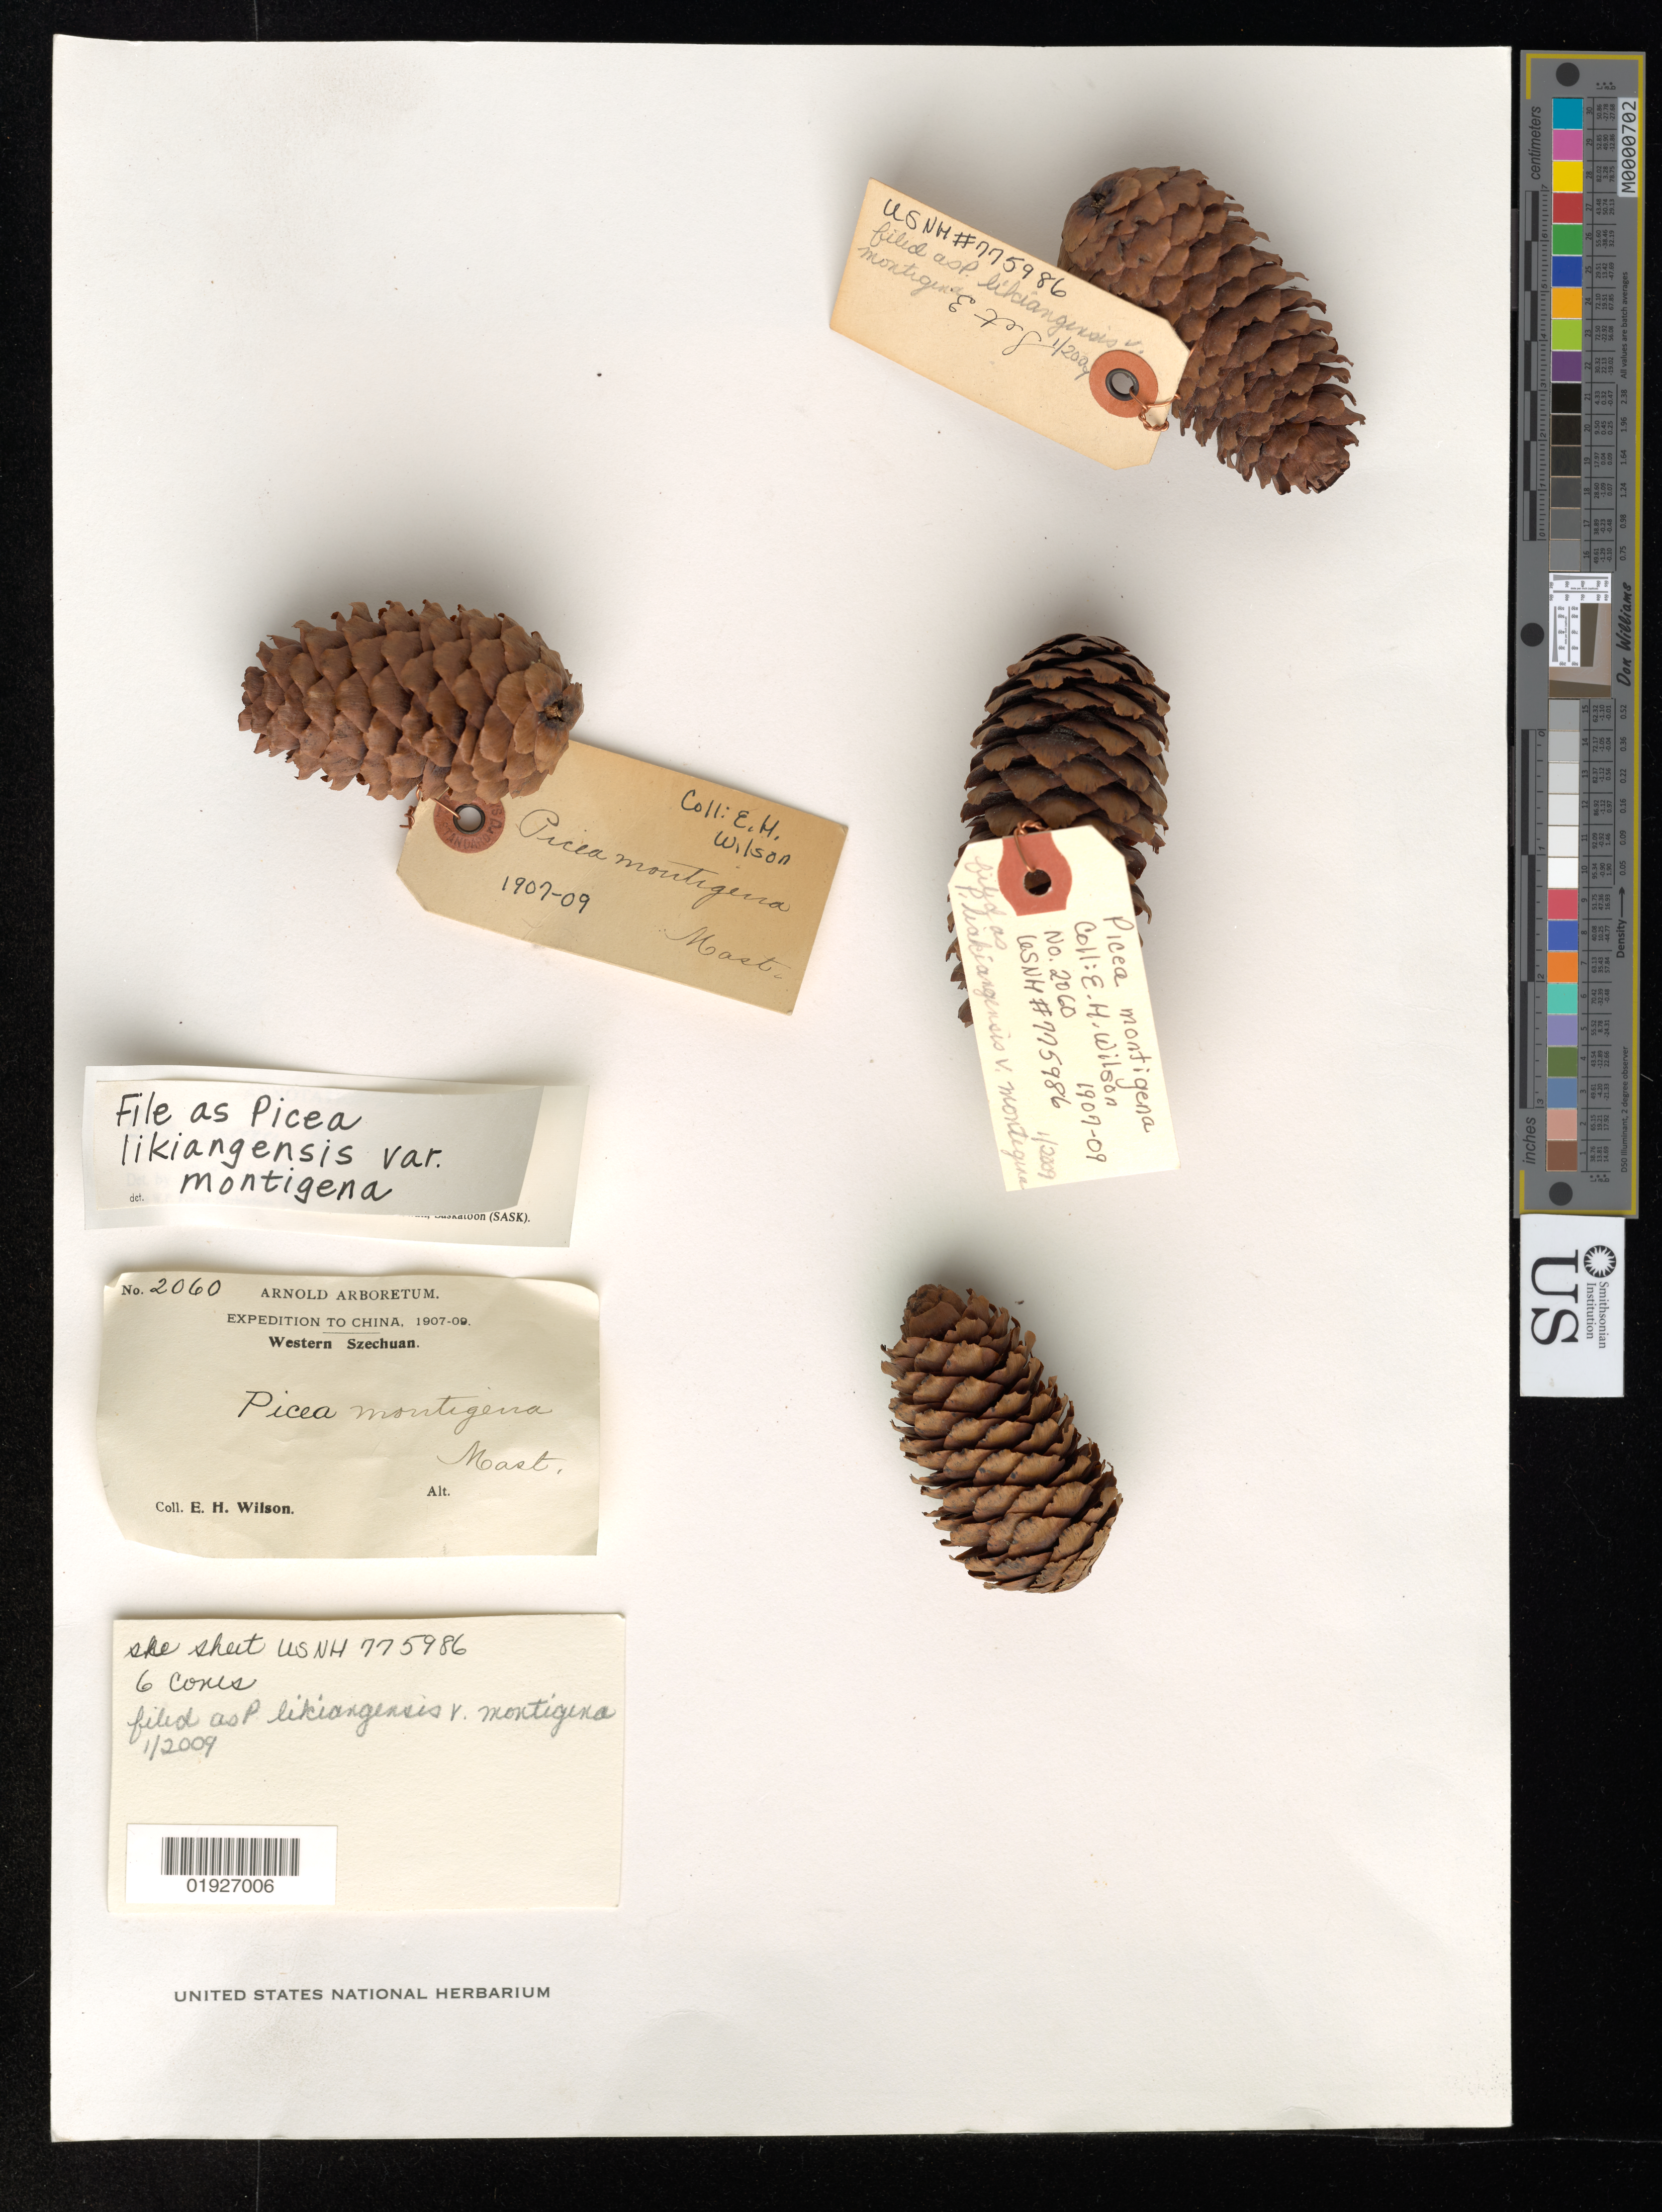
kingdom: Plantae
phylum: Tracheophyta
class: Pinopsida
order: Pinales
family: Pinaceae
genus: Picea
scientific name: Picea montigena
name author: Mast.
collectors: E. Wilson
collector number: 2060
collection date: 1908-10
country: China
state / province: Sichuan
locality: Western Szechuan